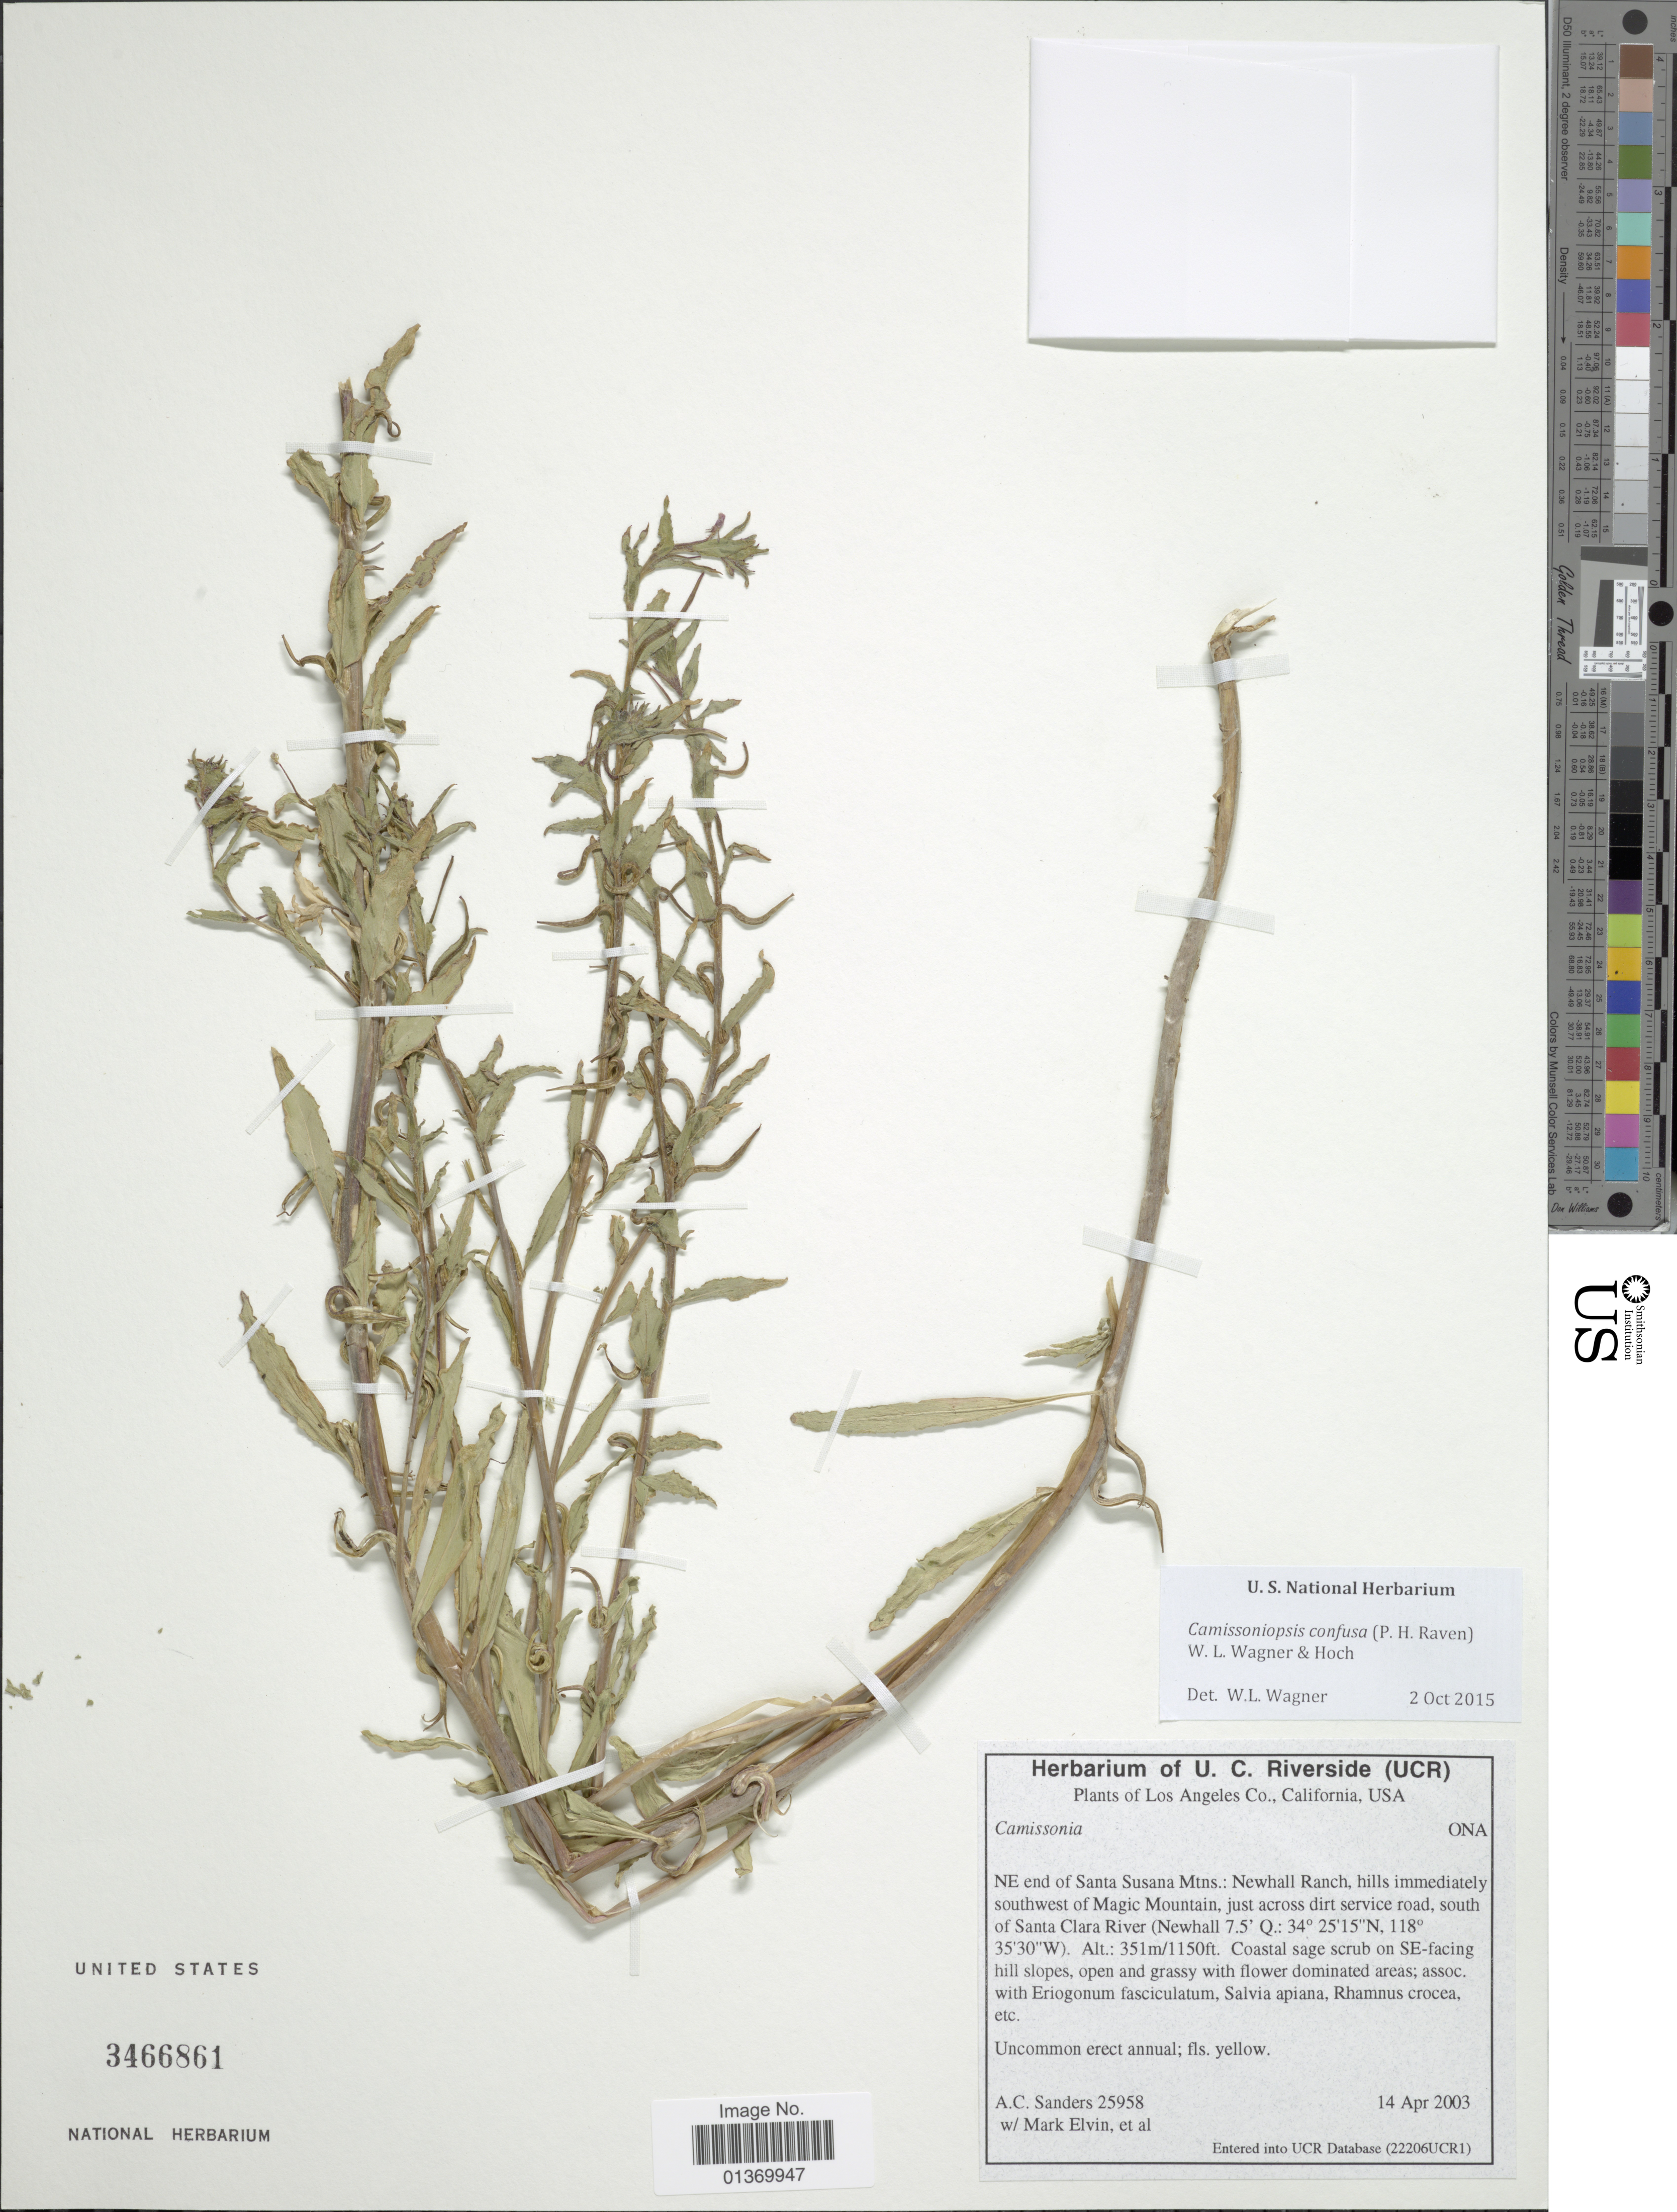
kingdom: Plantae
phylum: Tracheophyta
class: Magnoliopsida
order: Myrtales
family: Onagraceae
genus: Camissoniopsis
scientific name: Camissoniopsis confusa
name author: (P.H. Raven) W.L. Wagner & Hoch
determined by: Wagner, W. L., (BOT), Smithsonian Institution - National Museum of Natural History (UNITED STATES)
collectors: A. Sanders, M. Elvin & et al.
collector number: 25958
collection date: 2003-04-14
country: United States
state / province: California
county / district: Los Angeles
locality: Los Angeles Co., NE end of Santa Susana Mtns.: Newhall Ranch, hills immediately southwest of Magic Mountain, just across dirt service road, south of Santa Clara River (Newhall 7.5' Q.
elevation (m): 351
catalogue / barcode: US 3466861